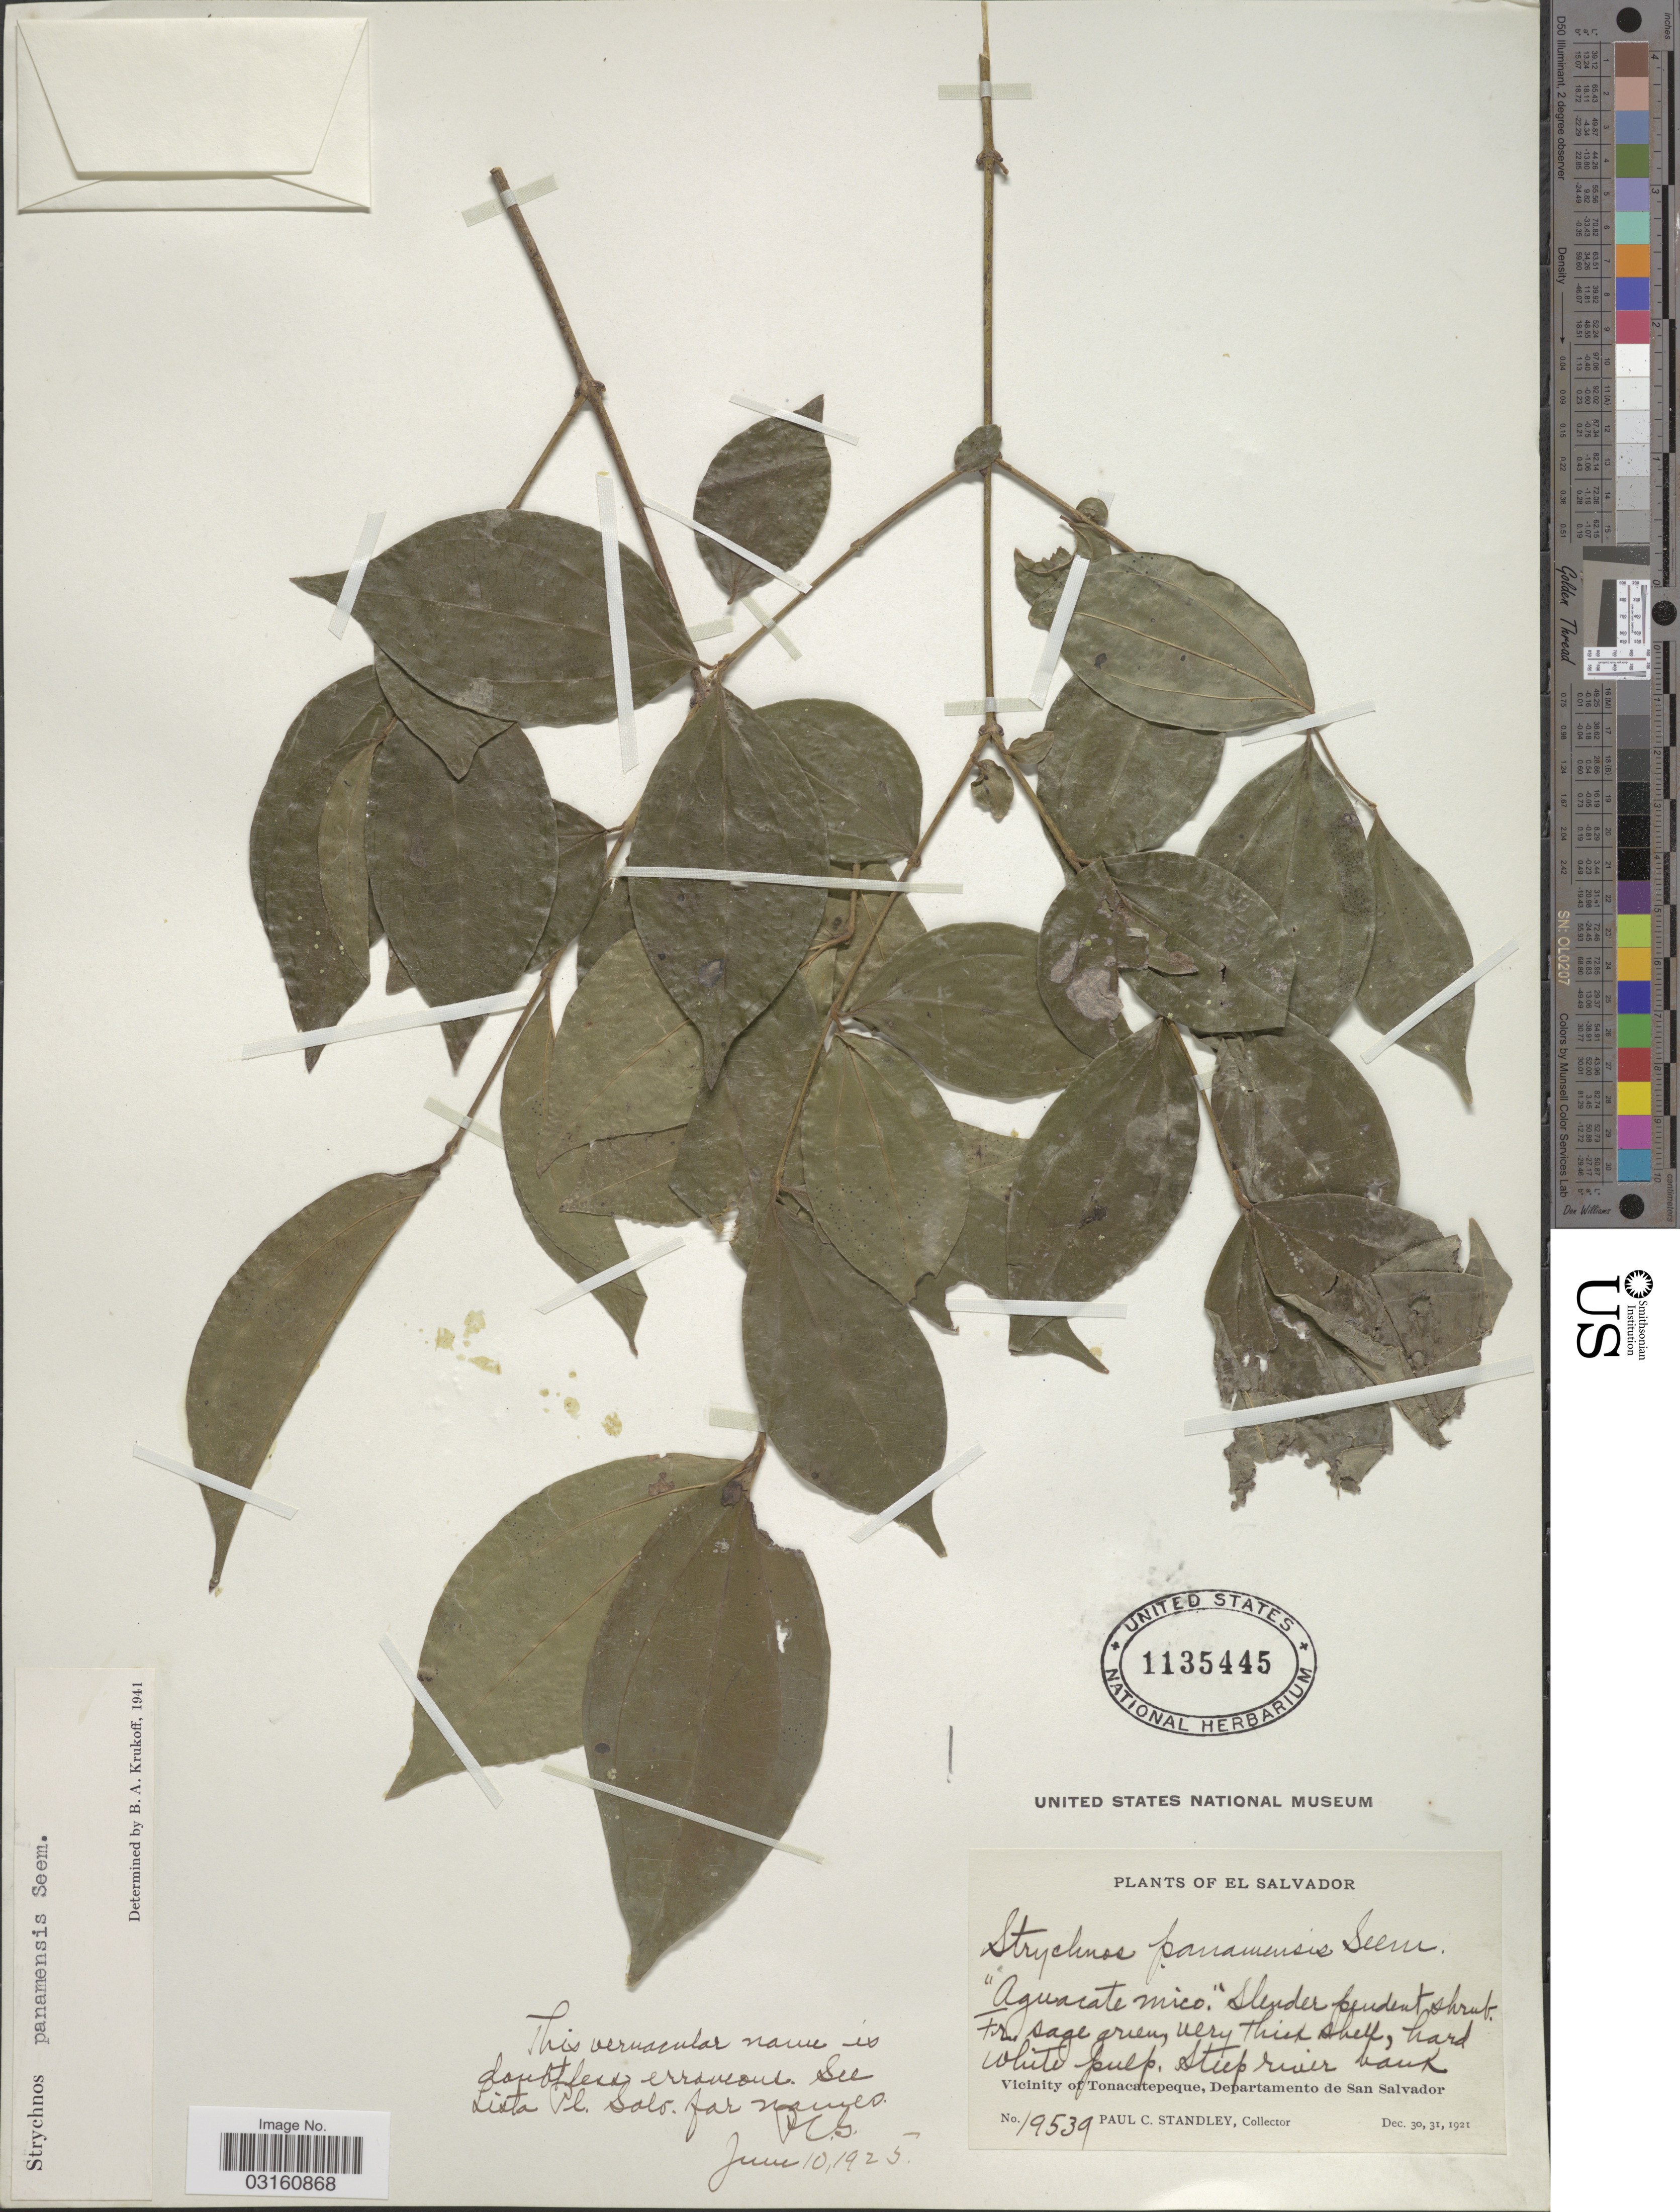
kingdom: Plantae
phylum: Tracheophyta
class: Magnoliopsida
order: Gentianales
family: Loganiaceae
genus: Strychnos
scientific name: Strychnos panamensis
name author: Seem.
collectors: P. C. Standley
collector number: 19539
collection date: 1921-12-30/1921-12-31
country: El Salvador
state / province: San Salvador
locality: Vicinity of Tonacatepeque, Departamento de San Salvador.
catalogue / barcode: US 1135445